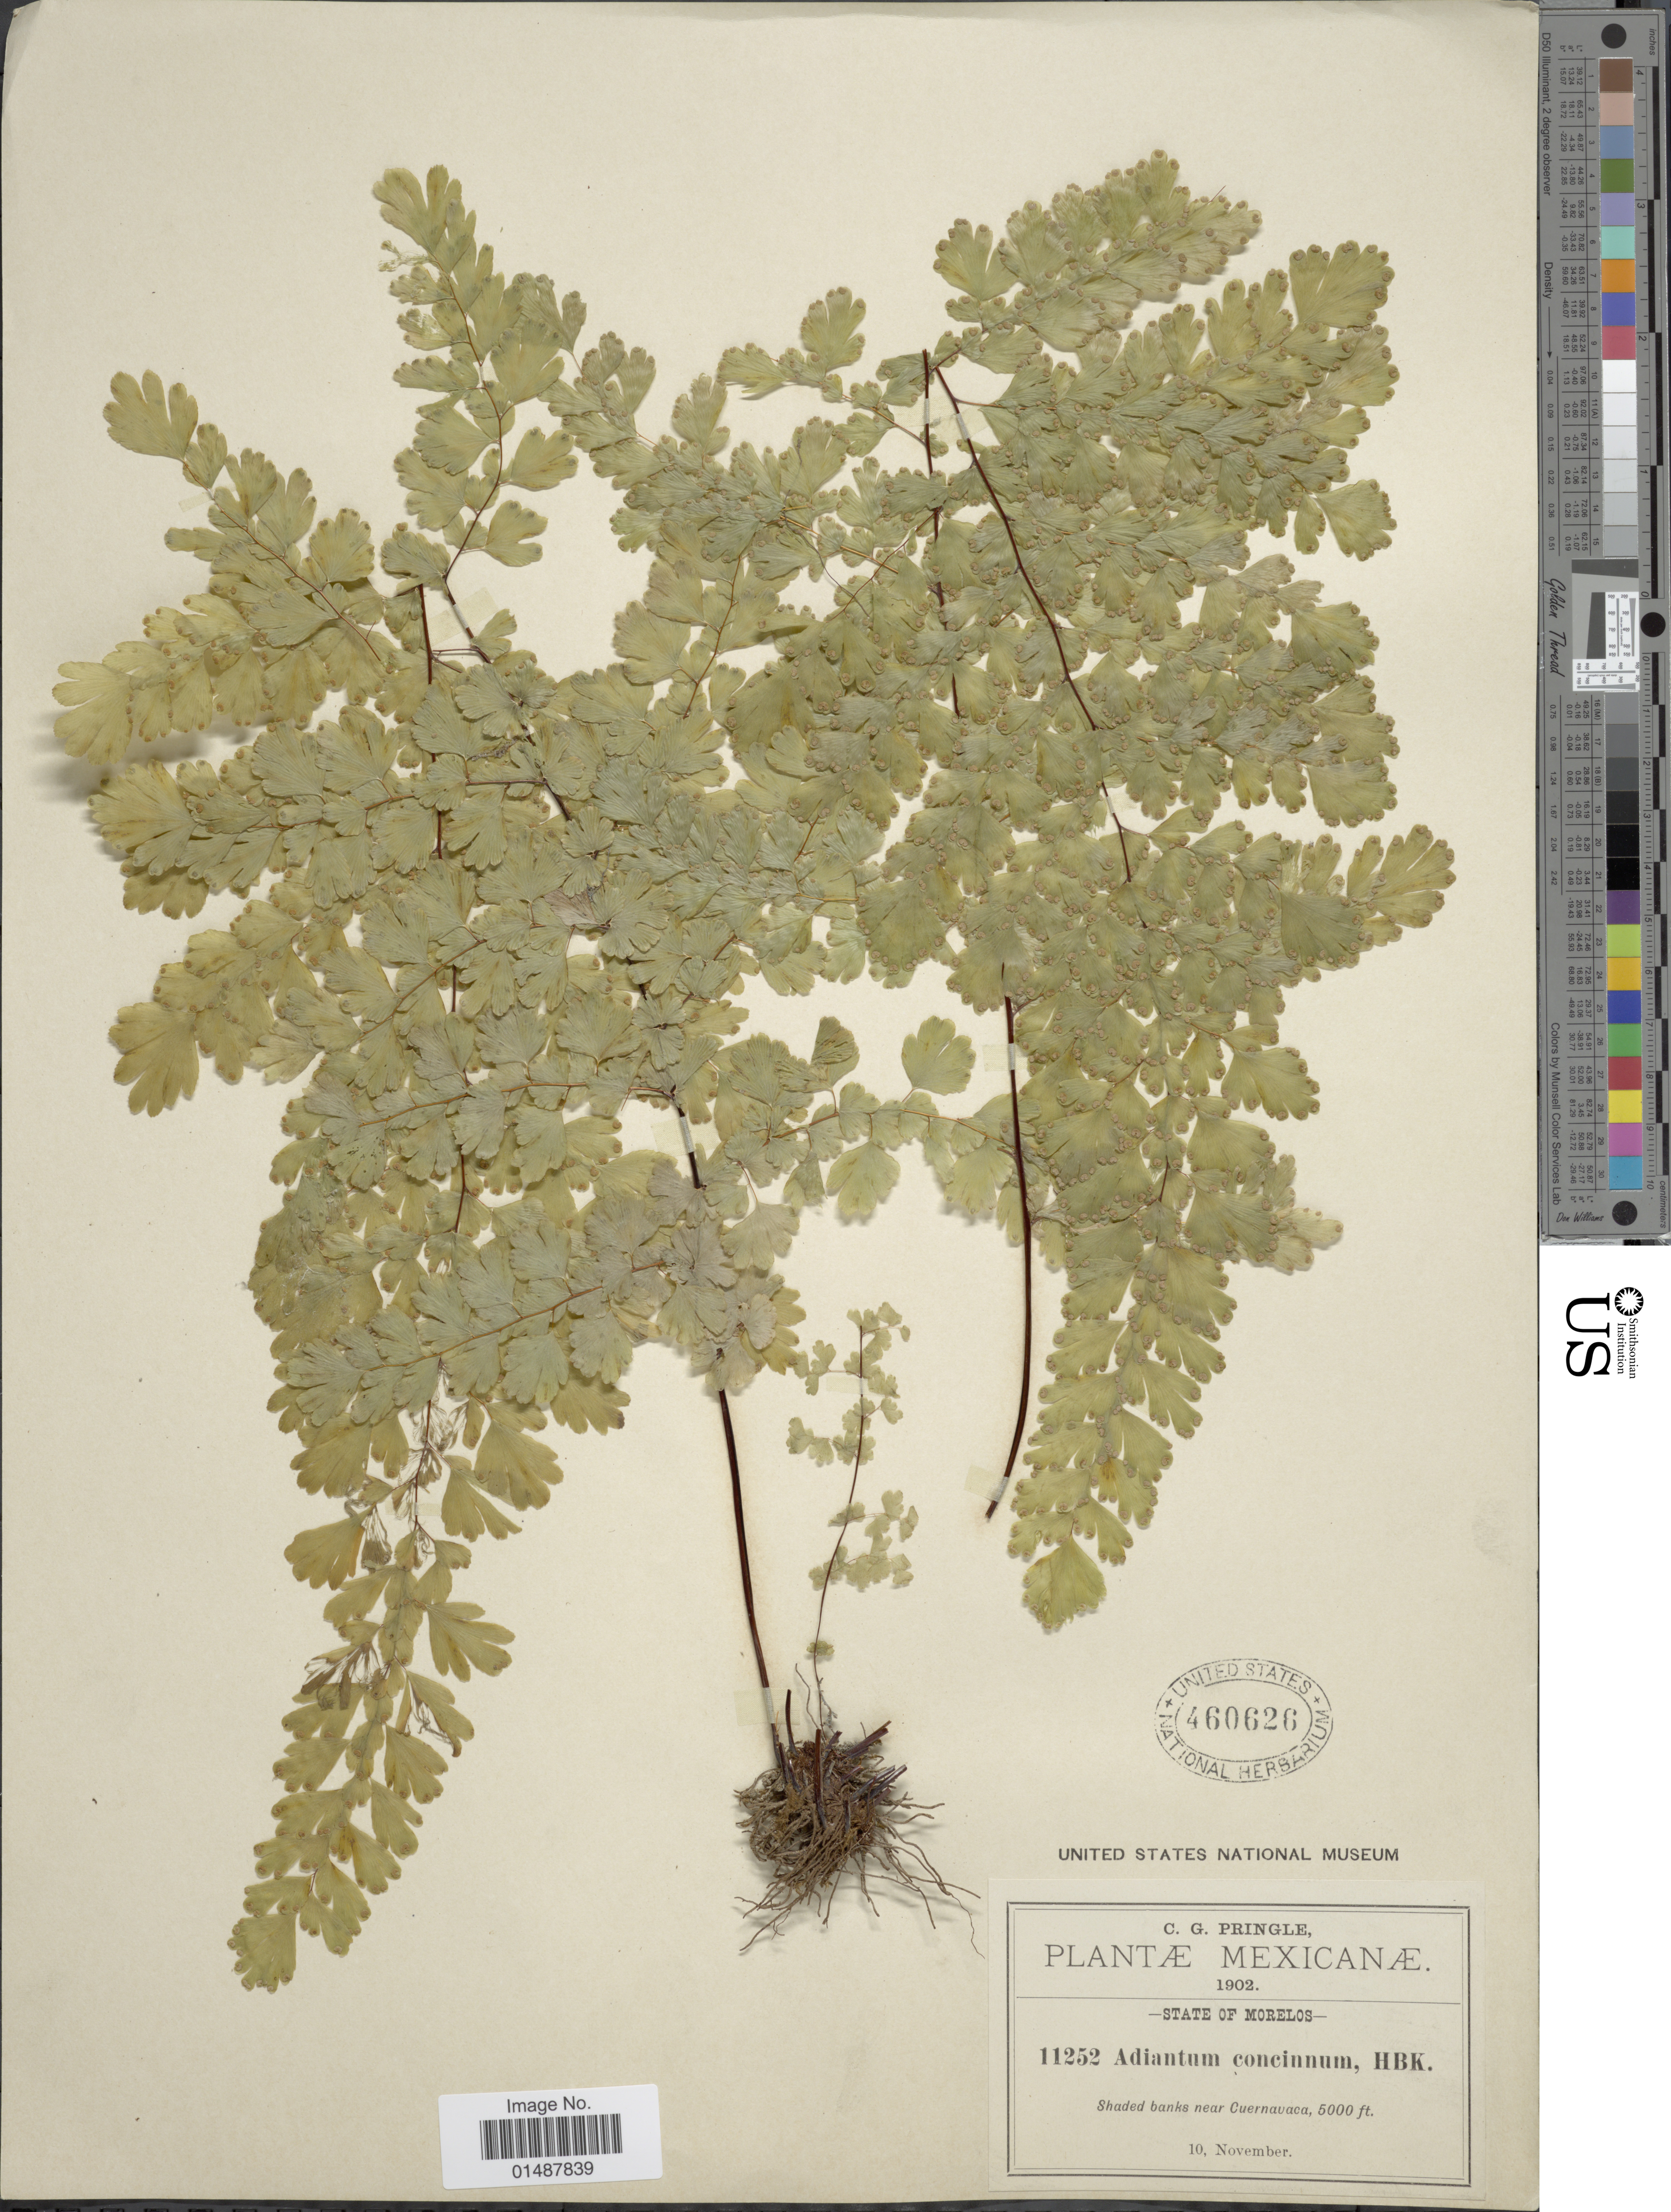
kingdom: Plantae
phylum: Tracheophyta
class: Polypodiopsida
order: Polypodiales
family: Pteridaceae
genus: Adiantum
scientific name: Adiantum concinnum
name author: Humb. & Bonpl. ex Willd.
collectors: C. G. Pringle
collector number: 11252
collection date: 1902-11-10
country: Mexico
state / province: Morelos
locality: Shaded banks near Cuernavaca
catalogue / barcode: US 460626